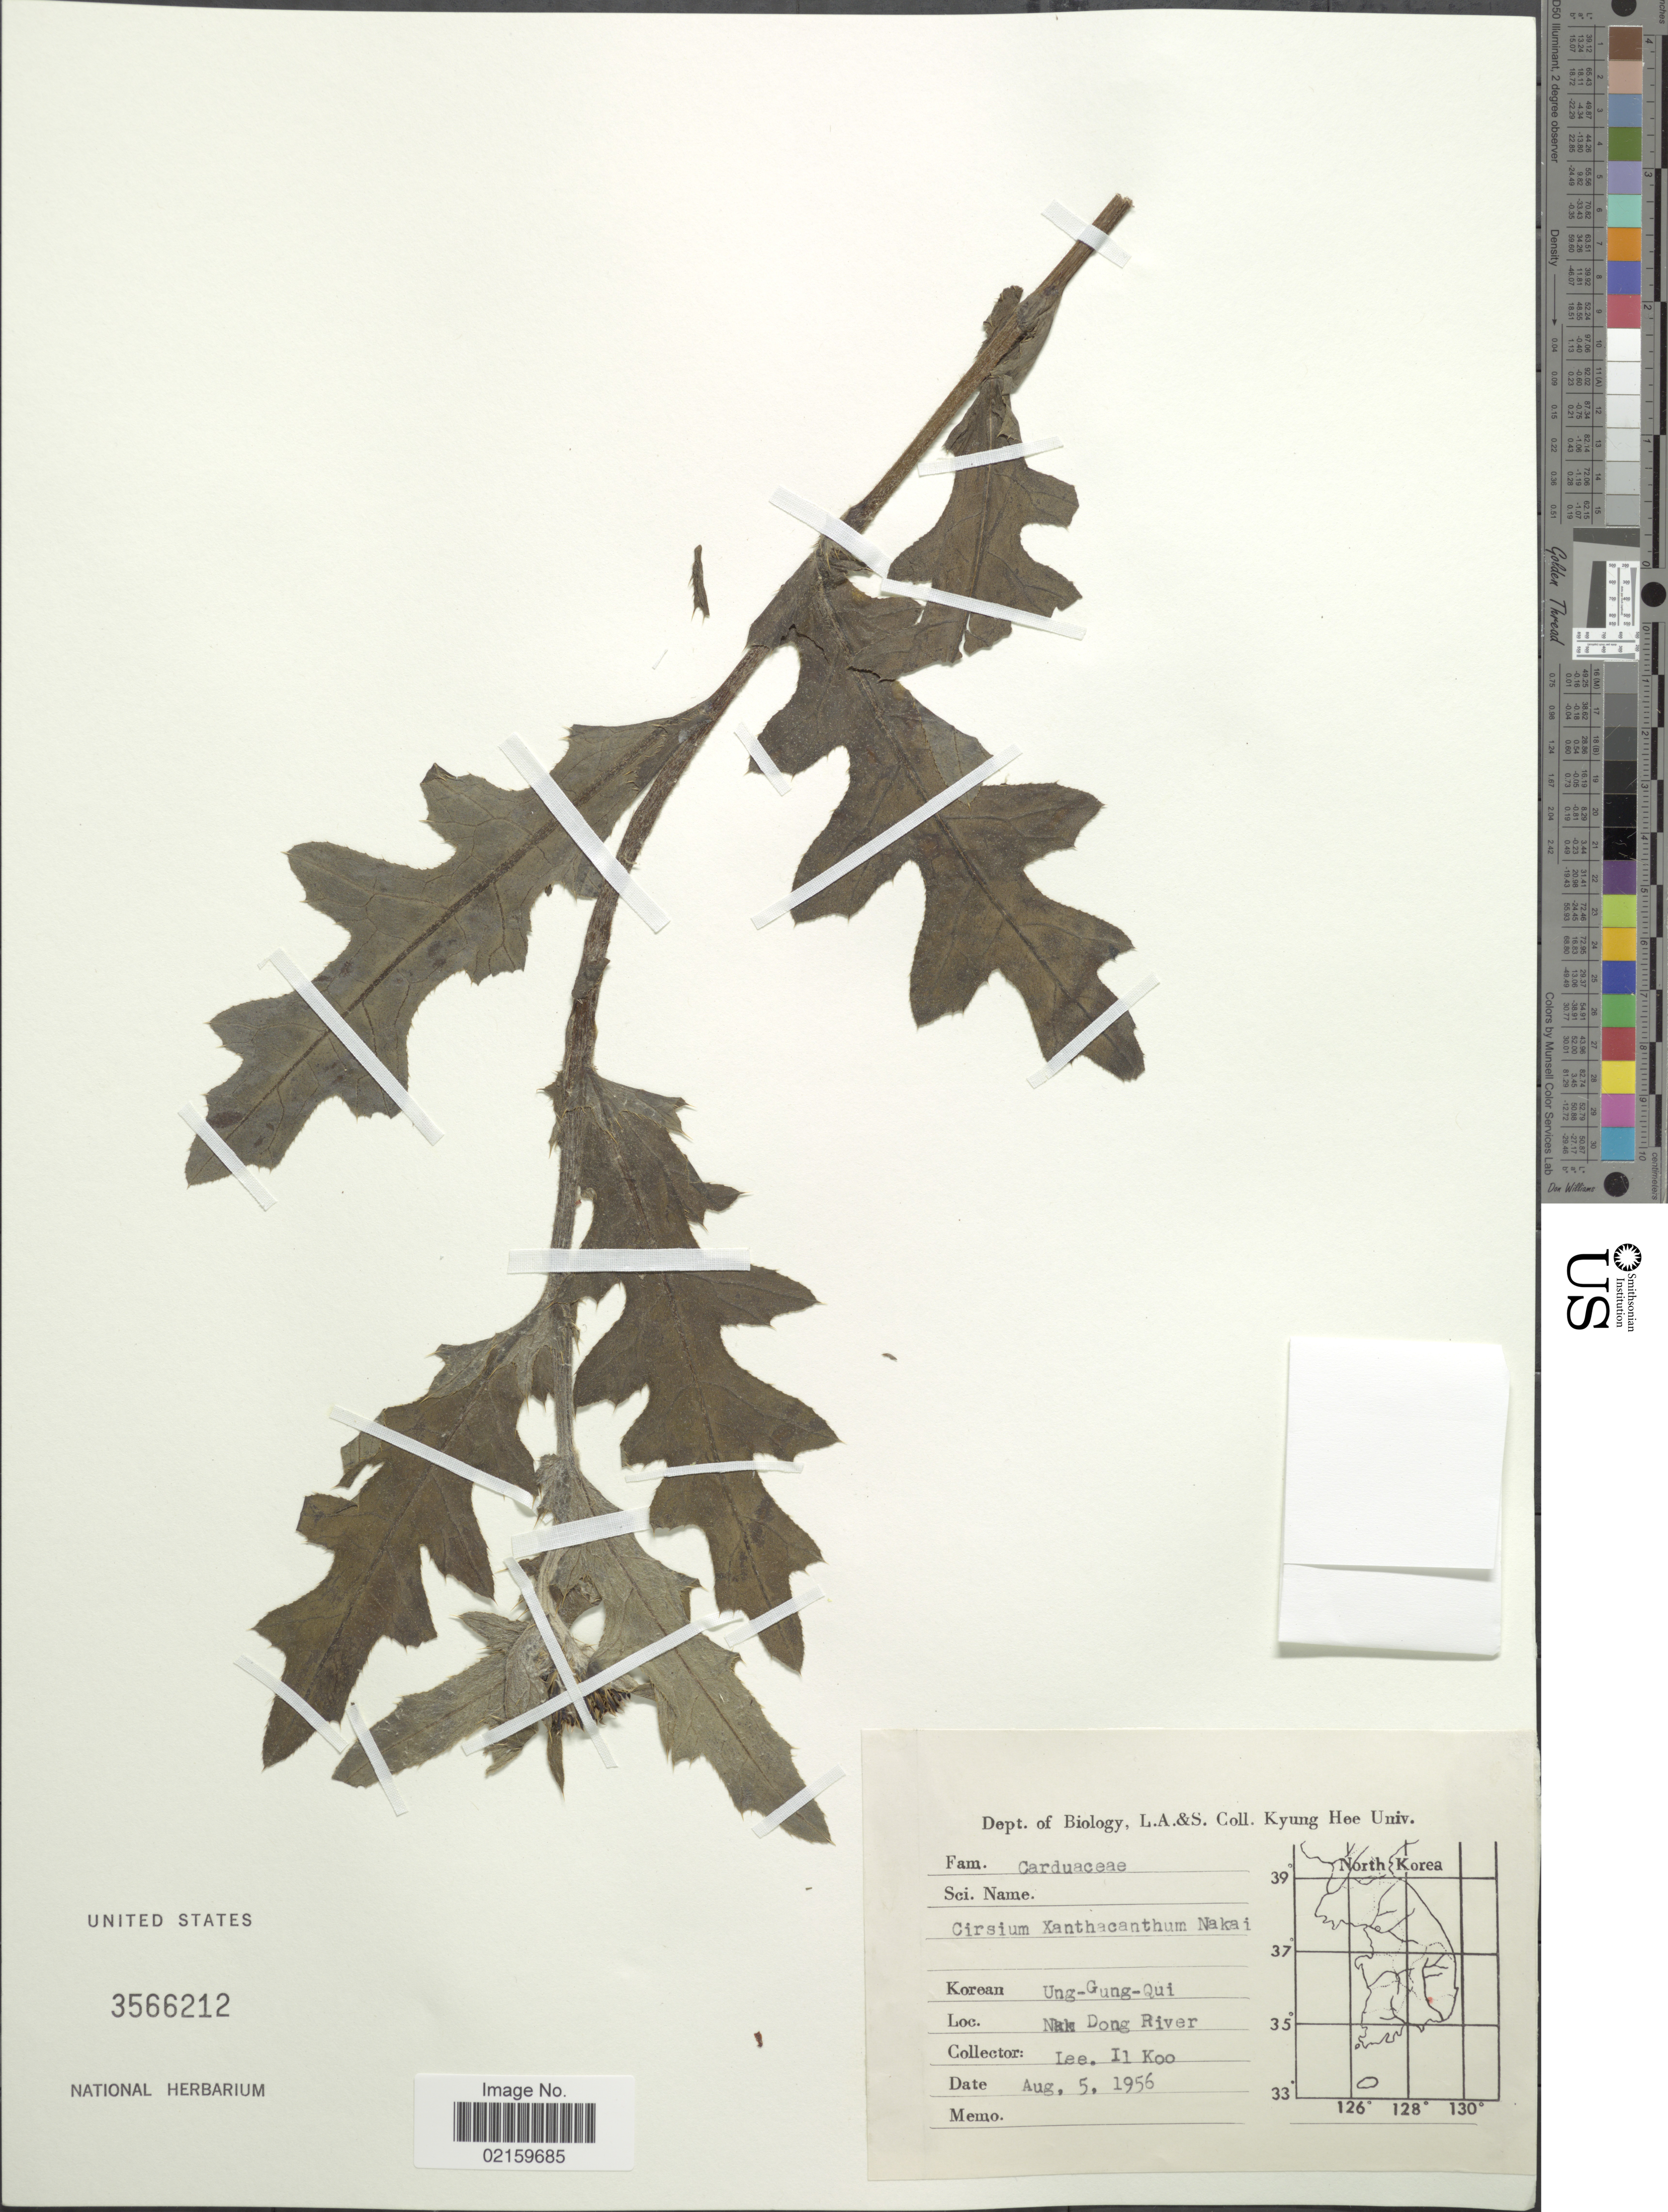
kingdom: Plantae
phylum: Tracheophyta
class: Magnoliopsida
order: Asterales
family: Asteraceae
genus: Cirsium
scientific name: Cirsium japonicum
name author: DC.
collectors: Il-Ko Lee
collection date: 1956-08-05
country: South Korea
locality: Nak Dong River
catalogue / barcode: US 3566212